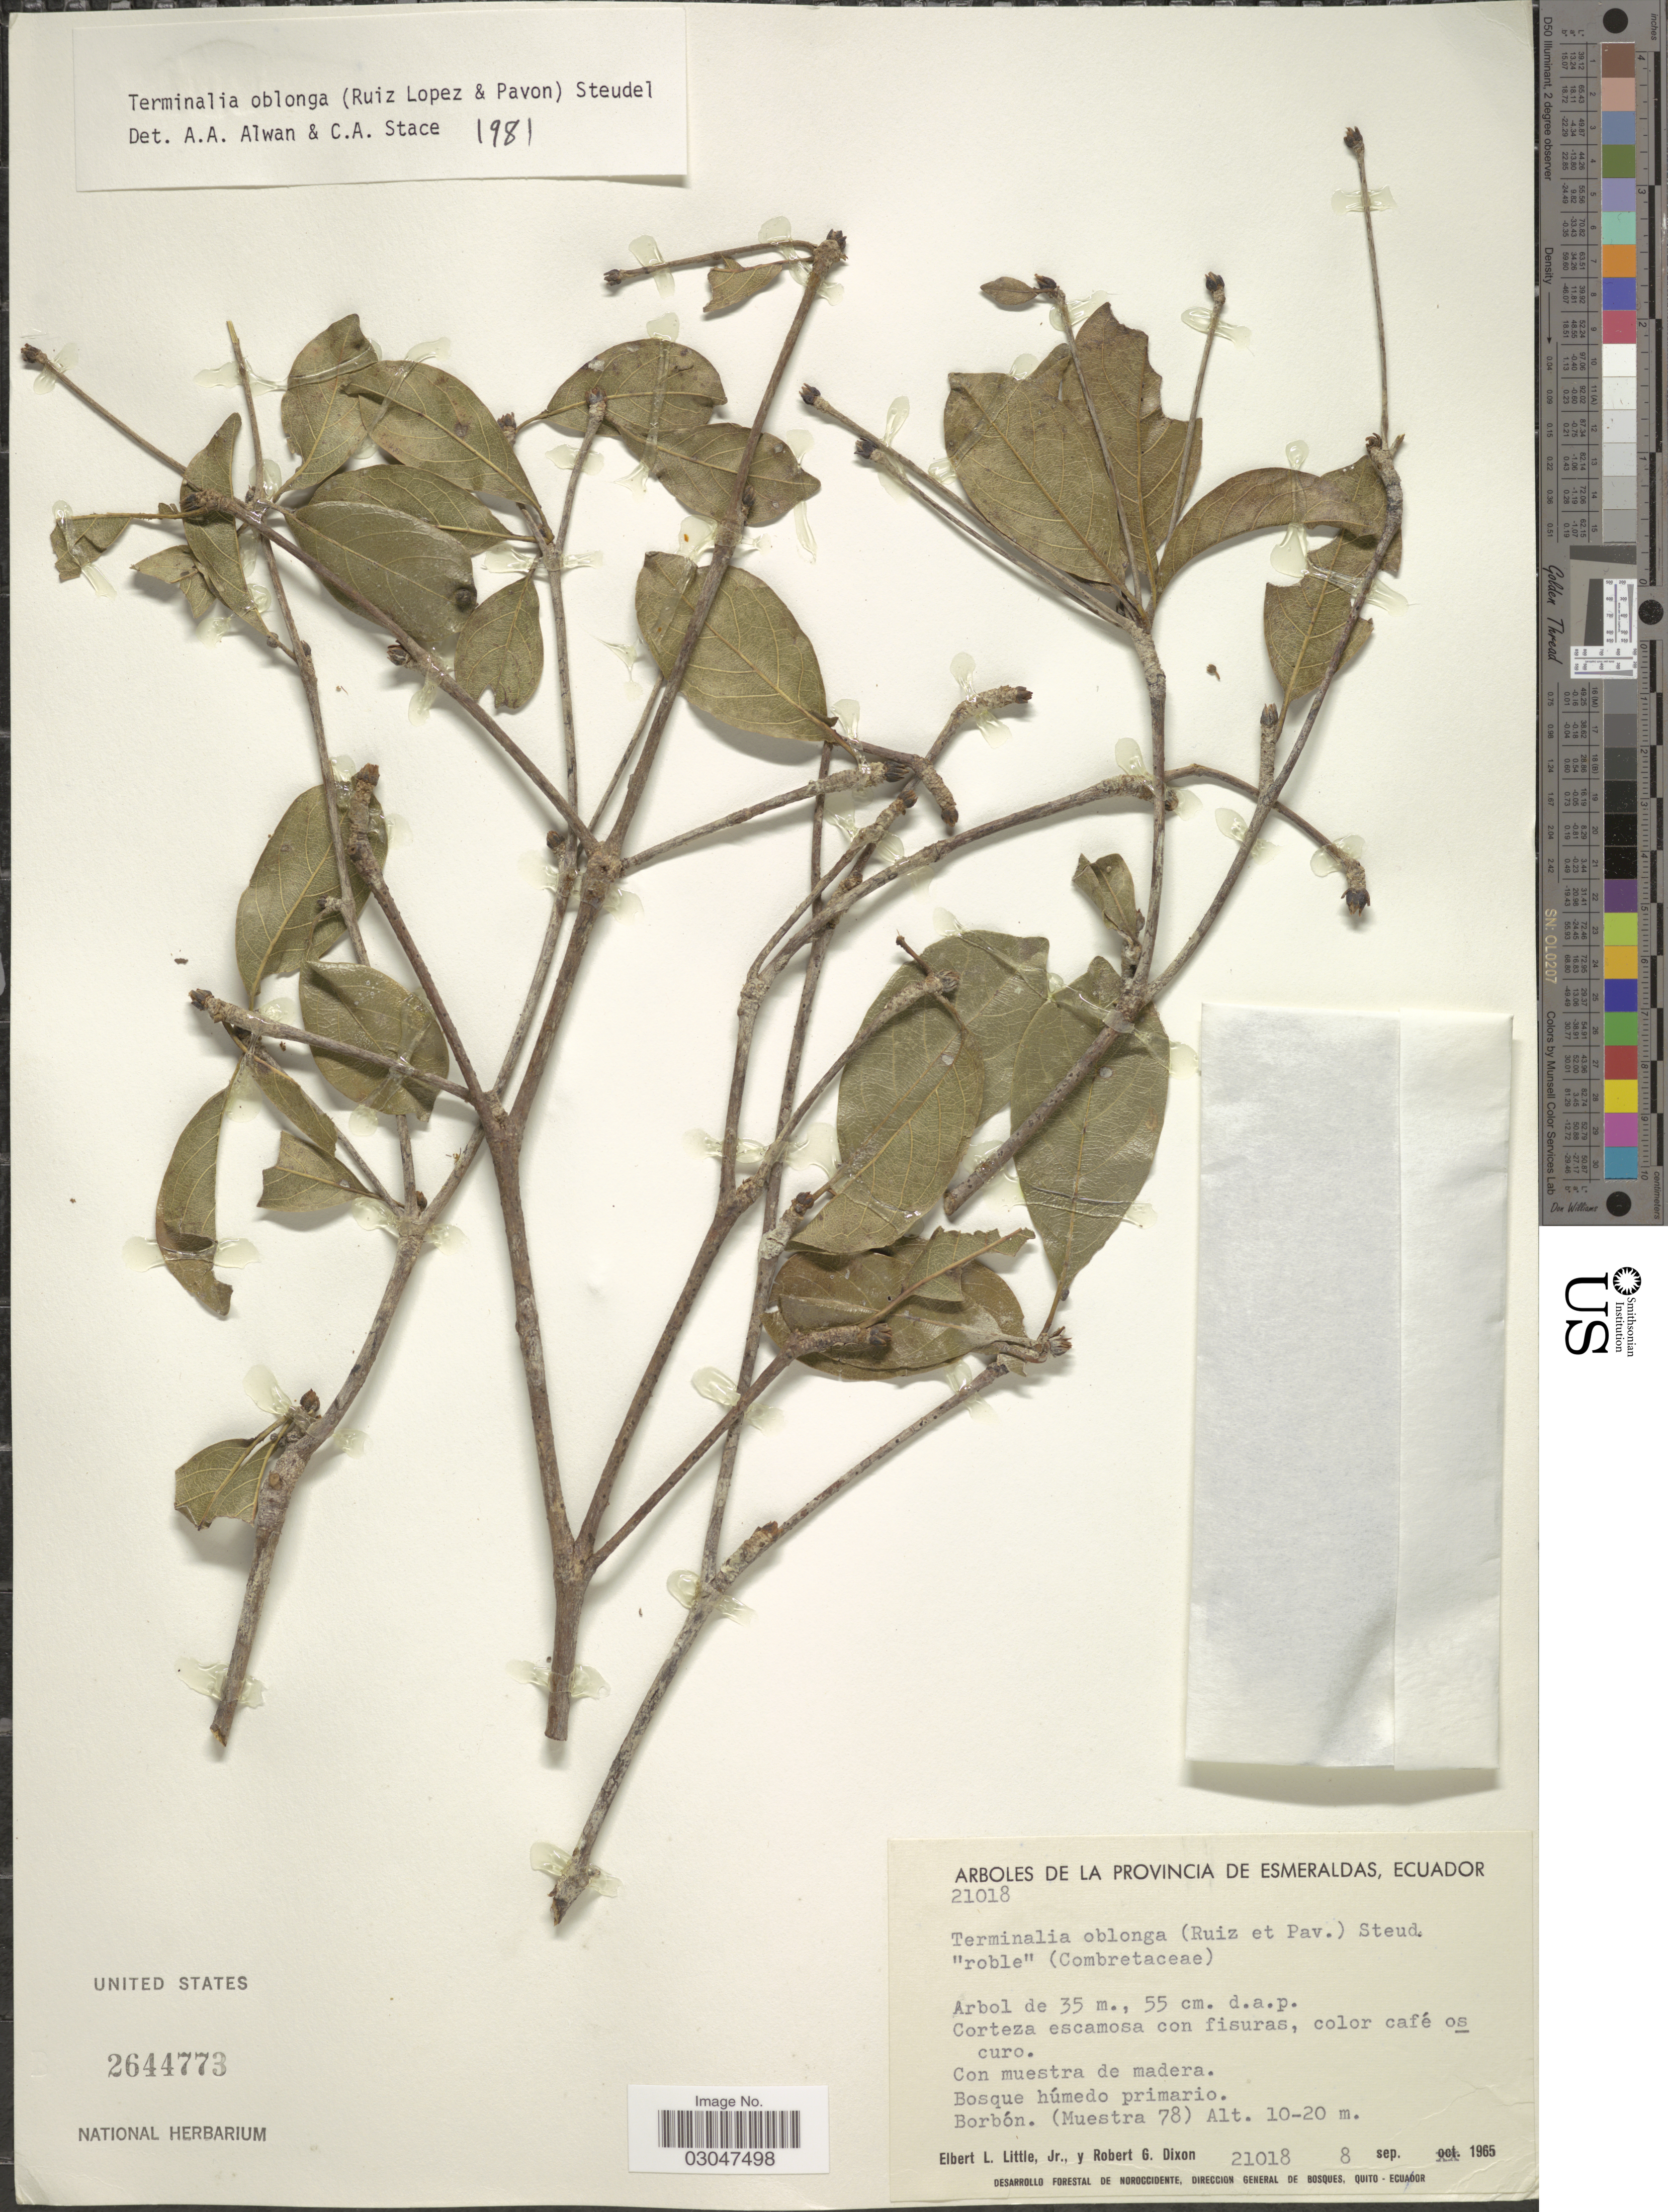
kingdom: Plantae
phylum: Tracheophyta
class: Magnoliopsida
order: Myrtales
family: Combretaceae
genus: Terminalia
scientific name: Terminalia oblonga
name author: (Ruiz & Pav.) Steud.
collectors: E. L. Little & R. G. Dixon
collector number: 21018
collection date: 1965-09-08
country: Ecuador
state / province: Esmeraldas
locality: Borbón. (Muestra 78).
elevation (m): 10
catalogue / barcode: US 2644773